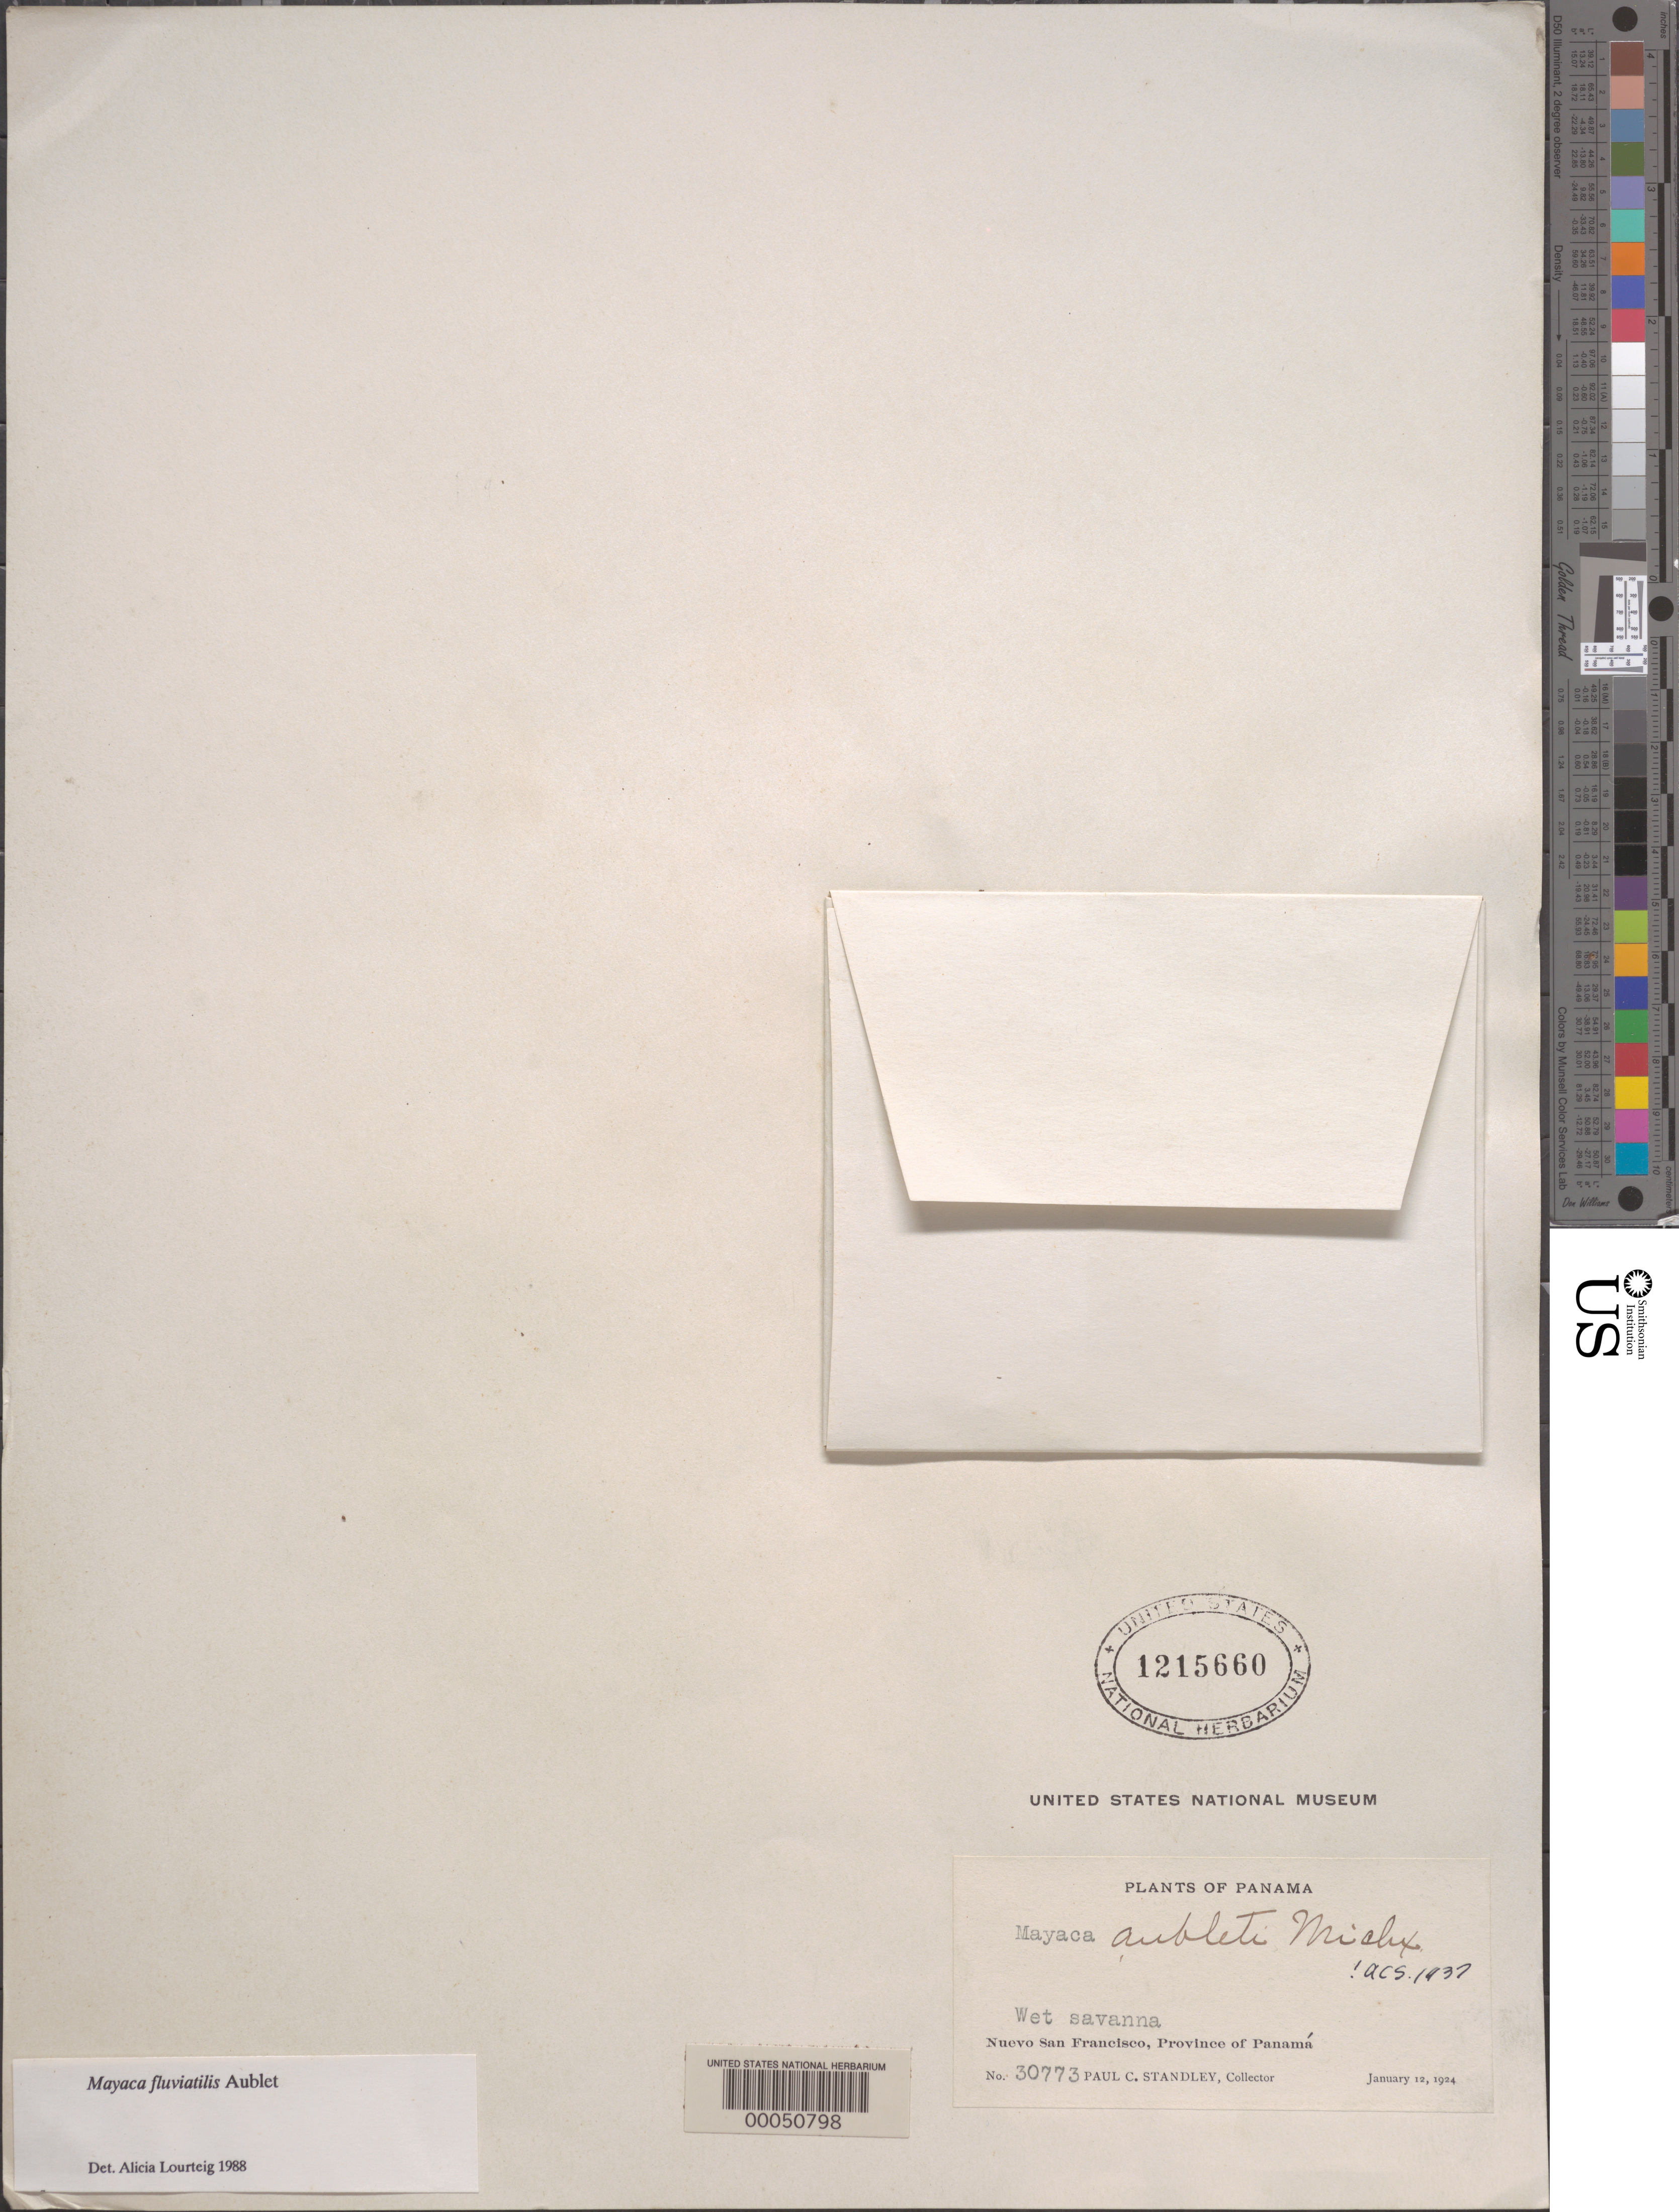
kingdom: Plantae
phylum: Tracheophyta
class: Liliopsida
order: Poales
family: Mayacaceae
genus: Mayaca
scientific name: Mayaca fluviatilis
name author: Aubl.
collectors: P. C. Standley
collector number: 30773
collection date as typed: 12 Jan 1924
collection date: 1924-01-12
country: Panama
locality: NW of Boquete towards Parque Nacional Volcan Baru.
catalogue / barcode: US 1215660